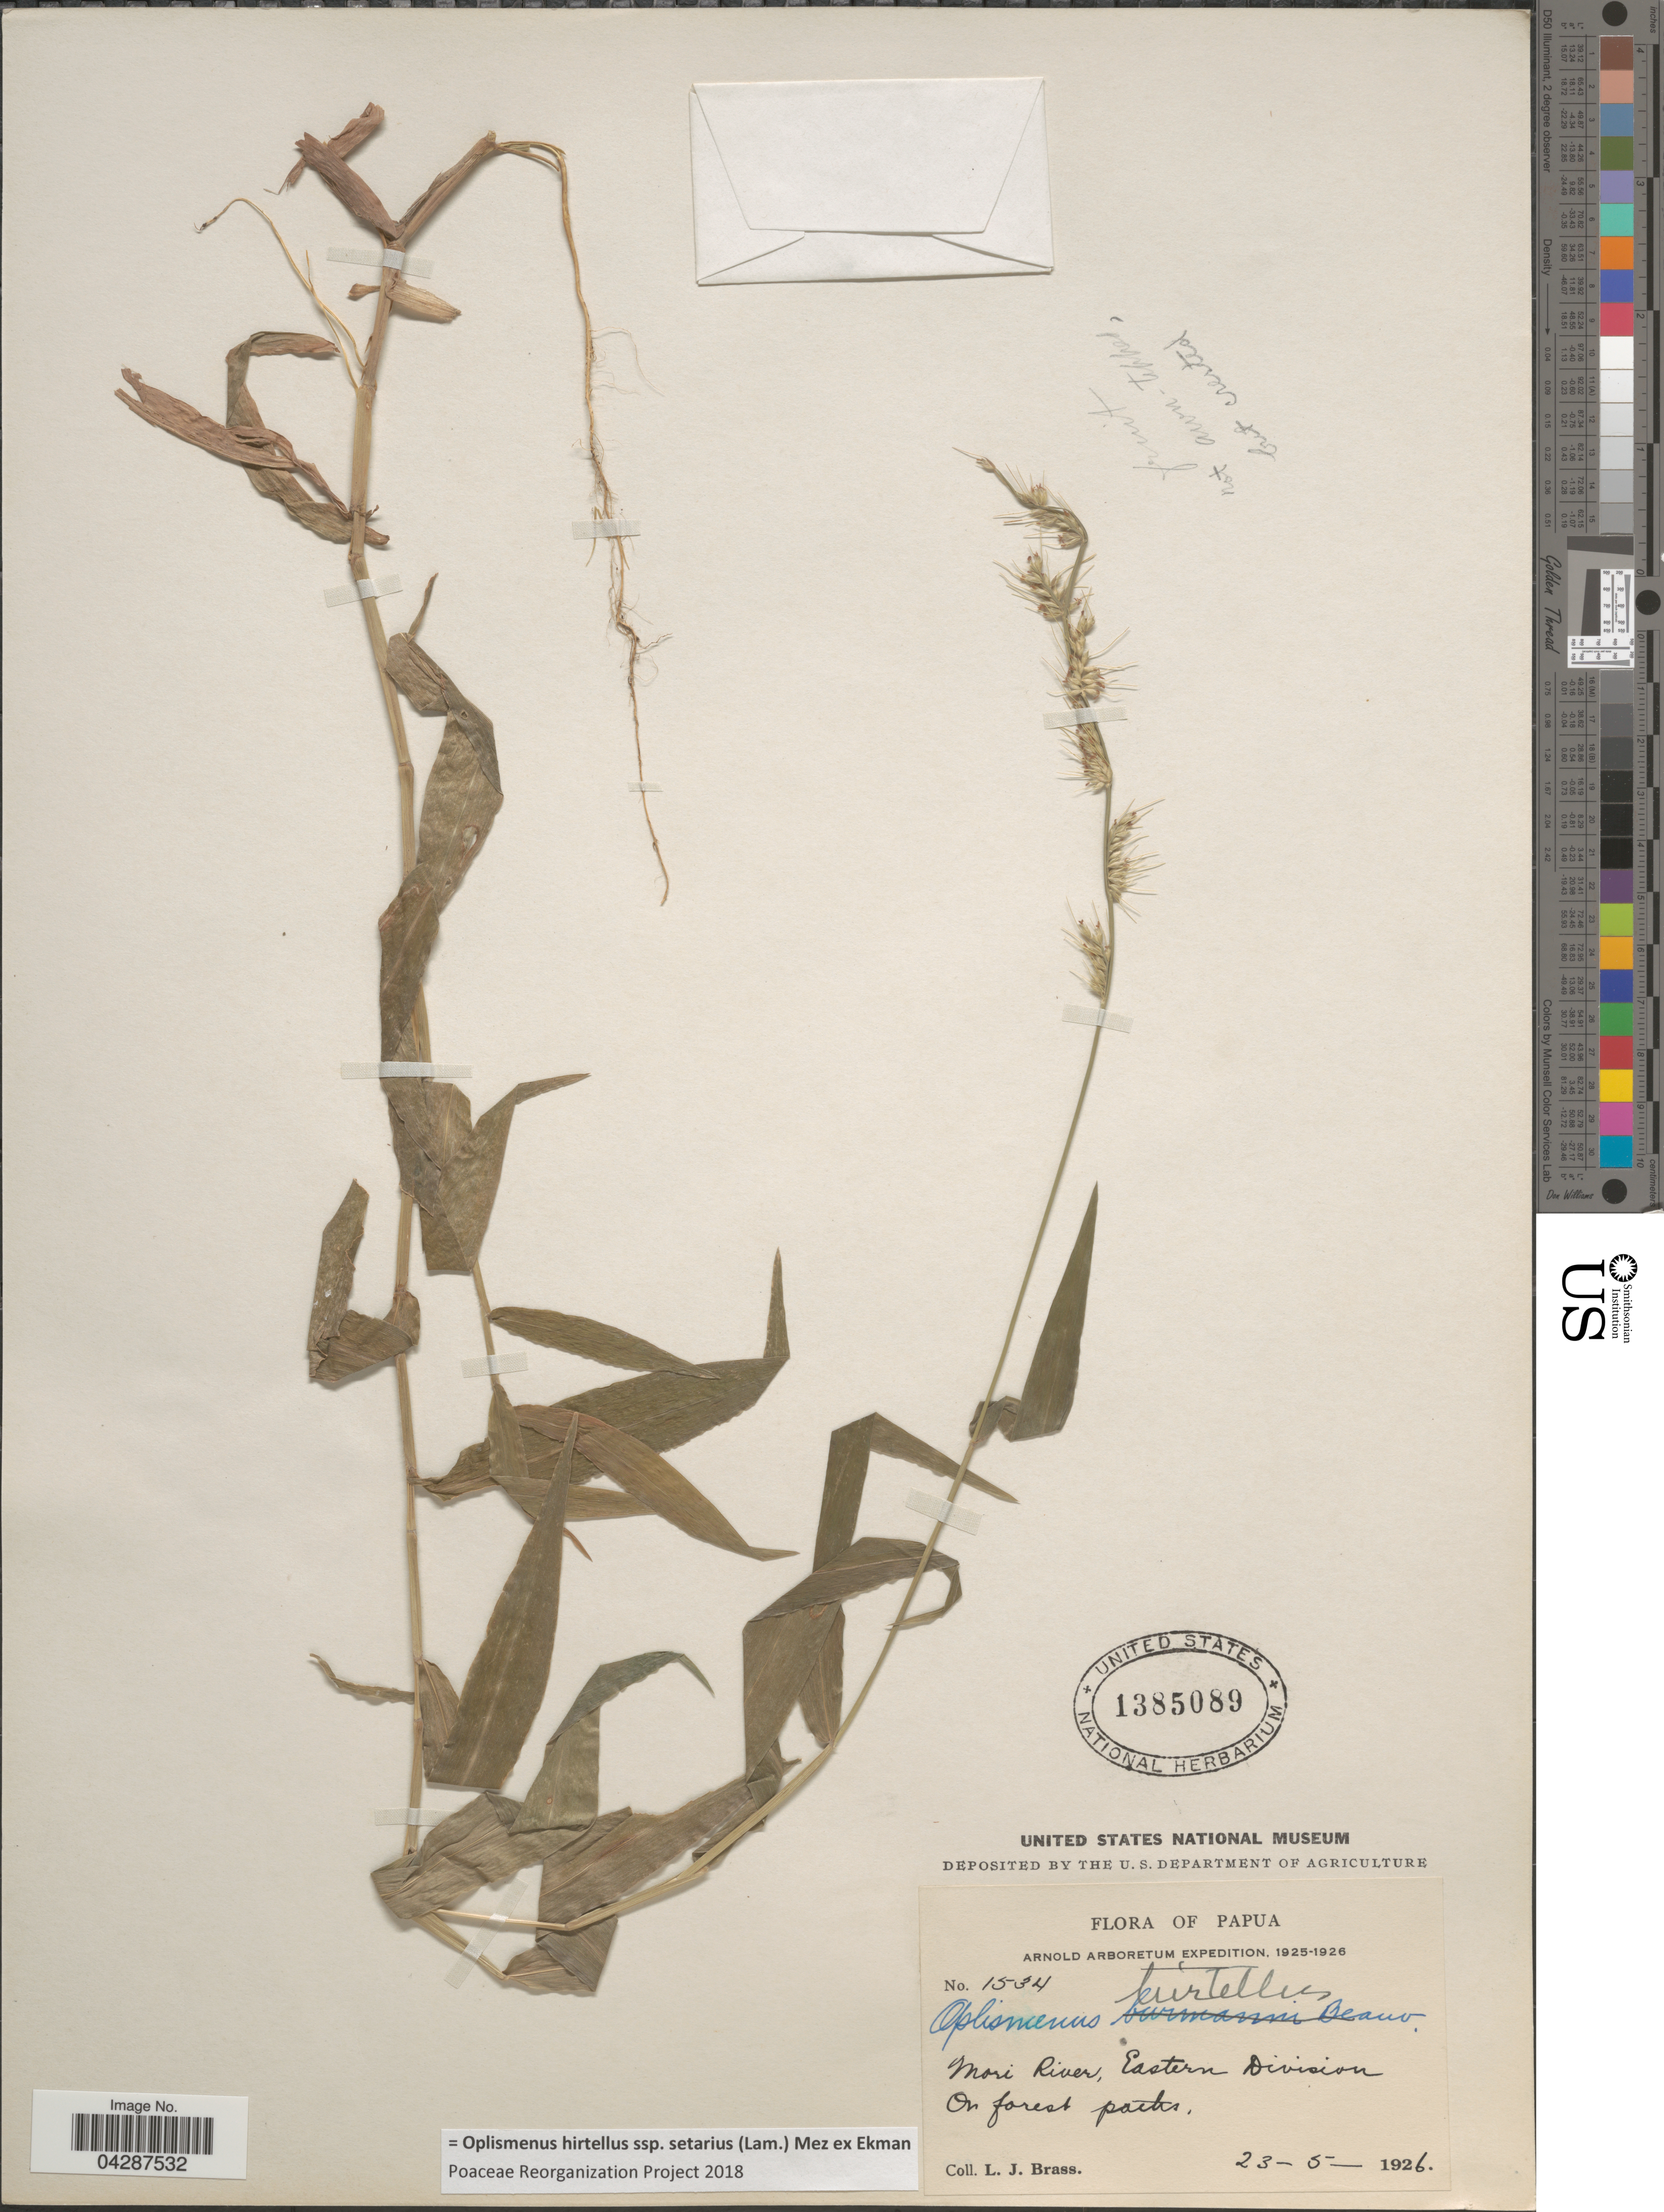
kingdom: Plantae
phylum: Tracheophyta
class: Liliopsida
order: Poales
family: Poaceae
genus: Oplismenus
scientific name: Oplismenus hirtellus subsp. setarius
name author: (Lam.) Mez ex Ekman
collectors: L. J. Brass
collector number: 1534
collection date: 1926-05-23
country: Papua New Guinea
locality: Papua. Arnold Arboretum Expedition, 1925-1926. Mori River, Eastern Division.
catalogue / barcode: US 1385089